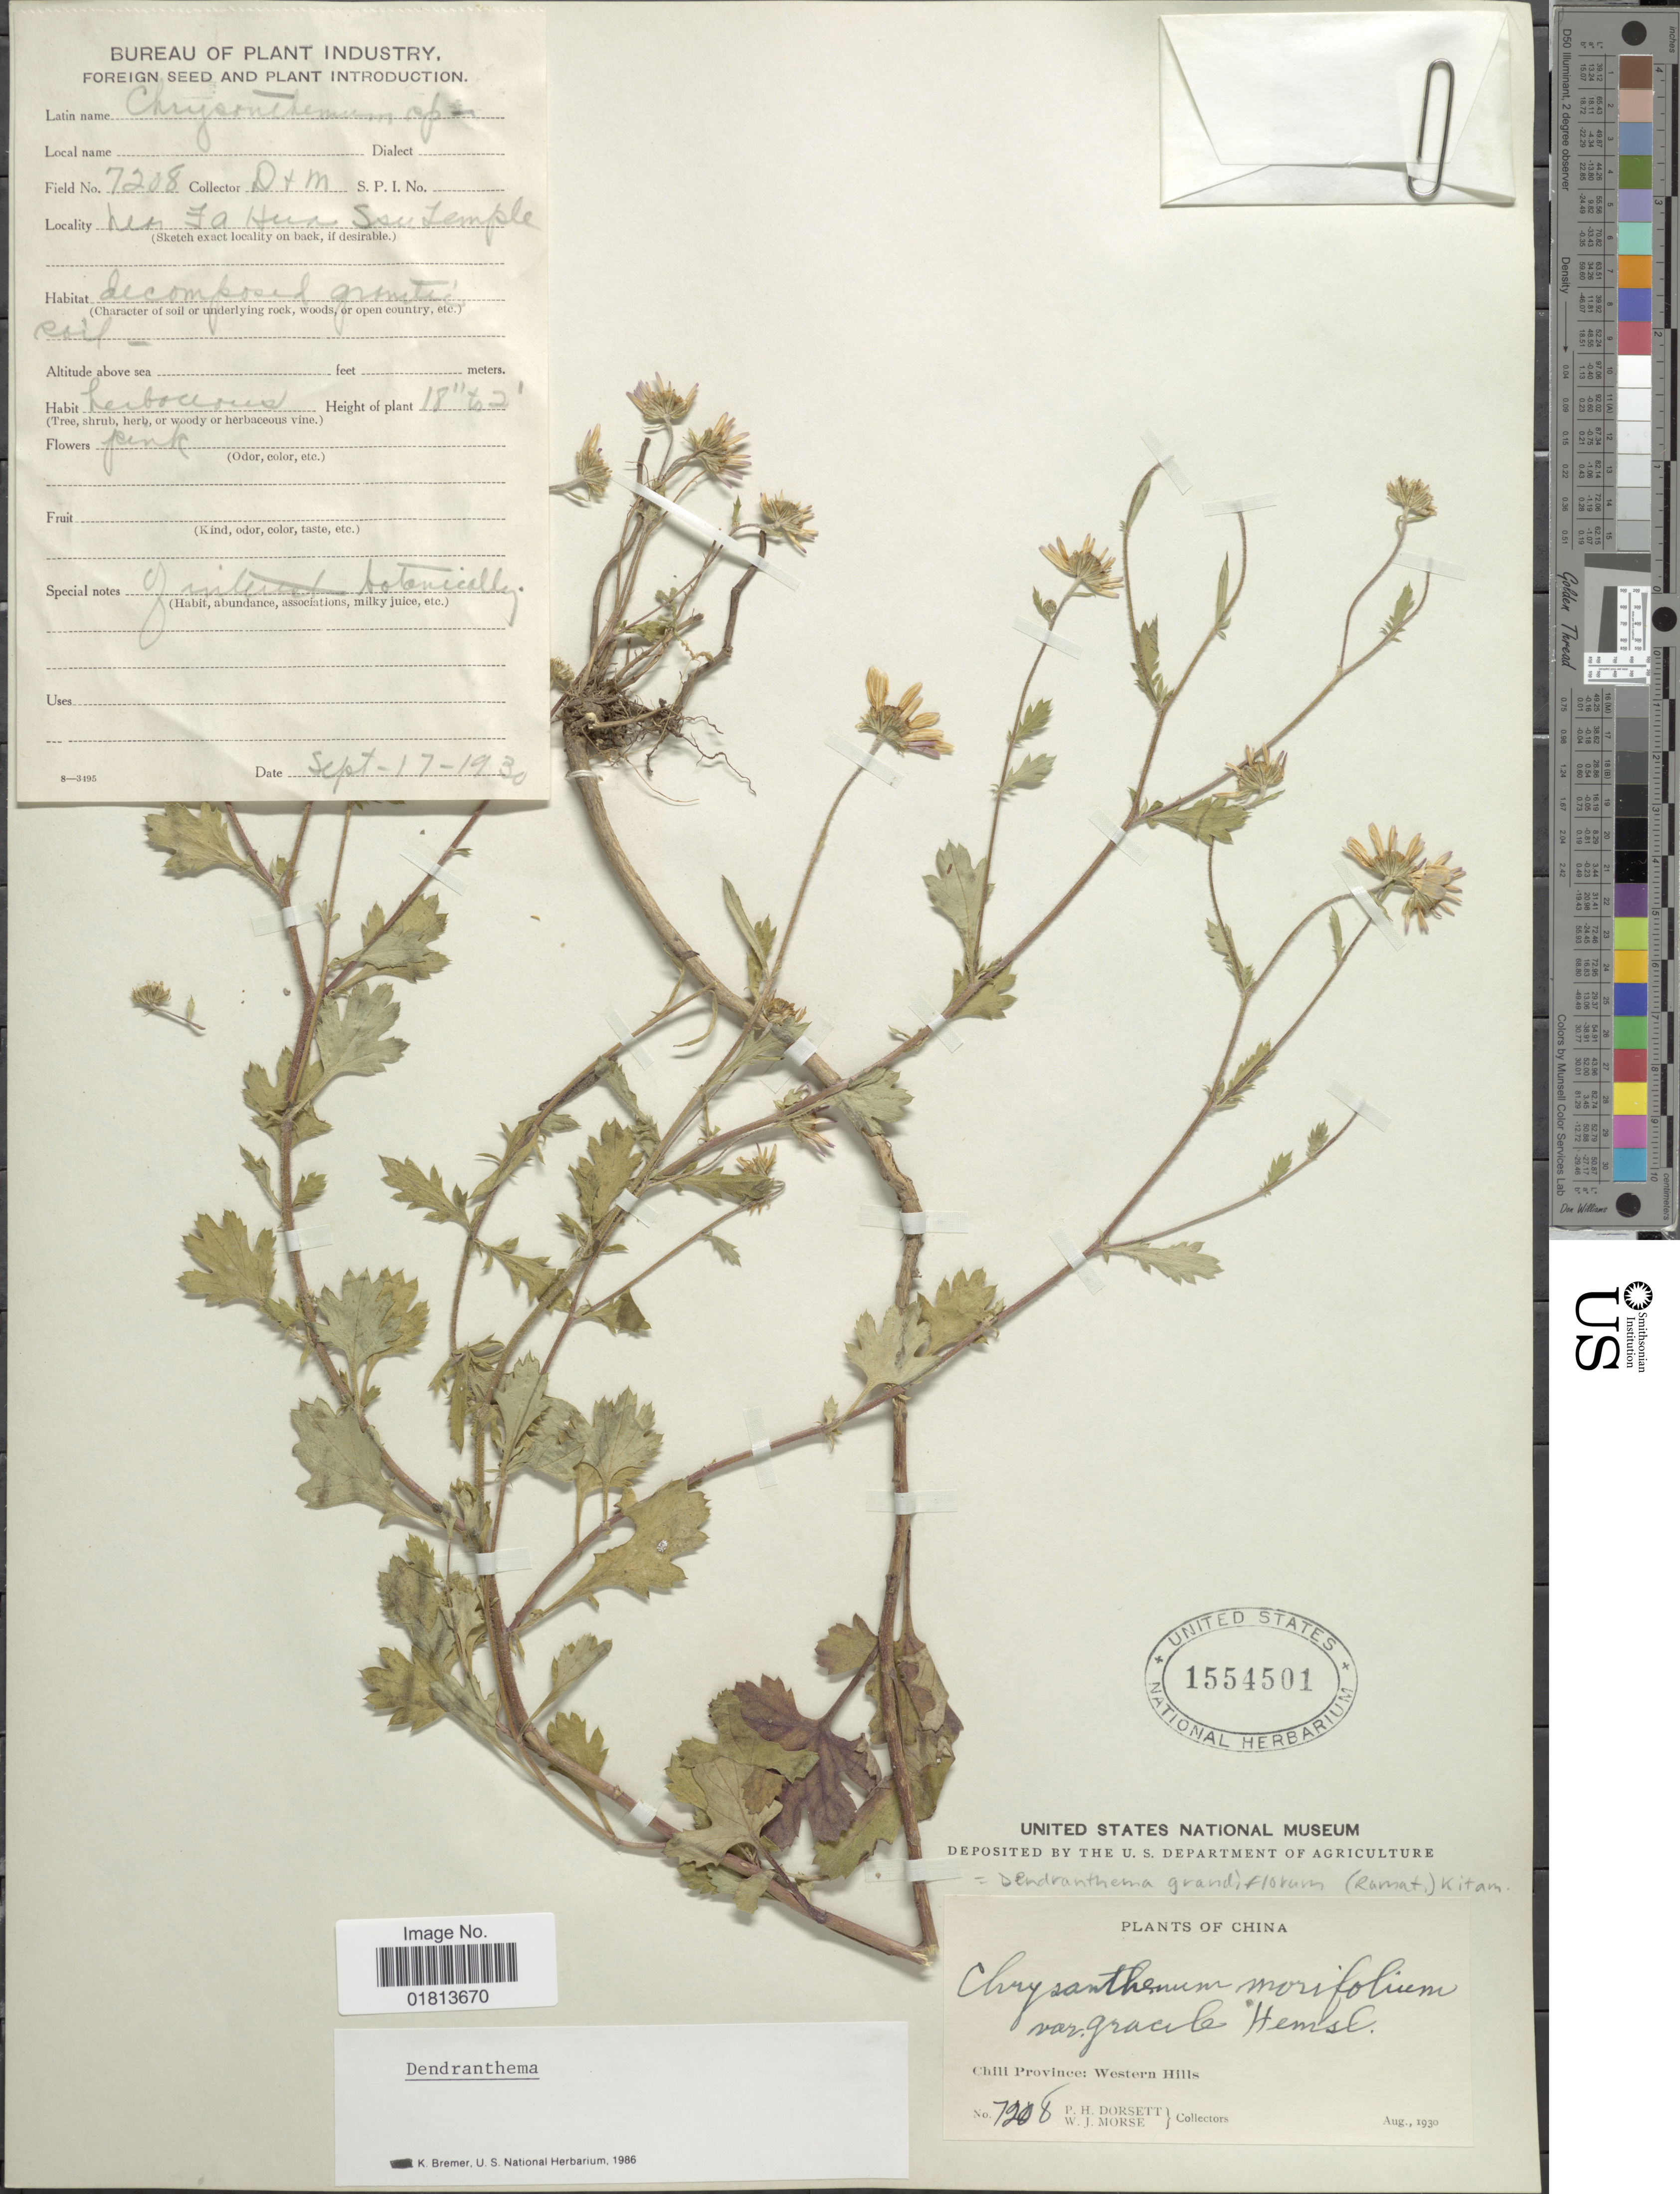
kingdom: Plantae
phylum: Tracheophyta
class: Magnoliopsida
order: Asterales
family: Asteraceae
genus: Dendranthema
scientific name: Dendranthema grandiflorum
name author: (Ramat.) Kitam.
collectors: P. H. Dorsett & W. J. Morse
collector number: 7208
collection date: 1930-09-17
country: China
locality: Chili Province: Western Hills, Sen Fa Hua Sse Temple [interpreted]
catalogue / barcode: US 1554501